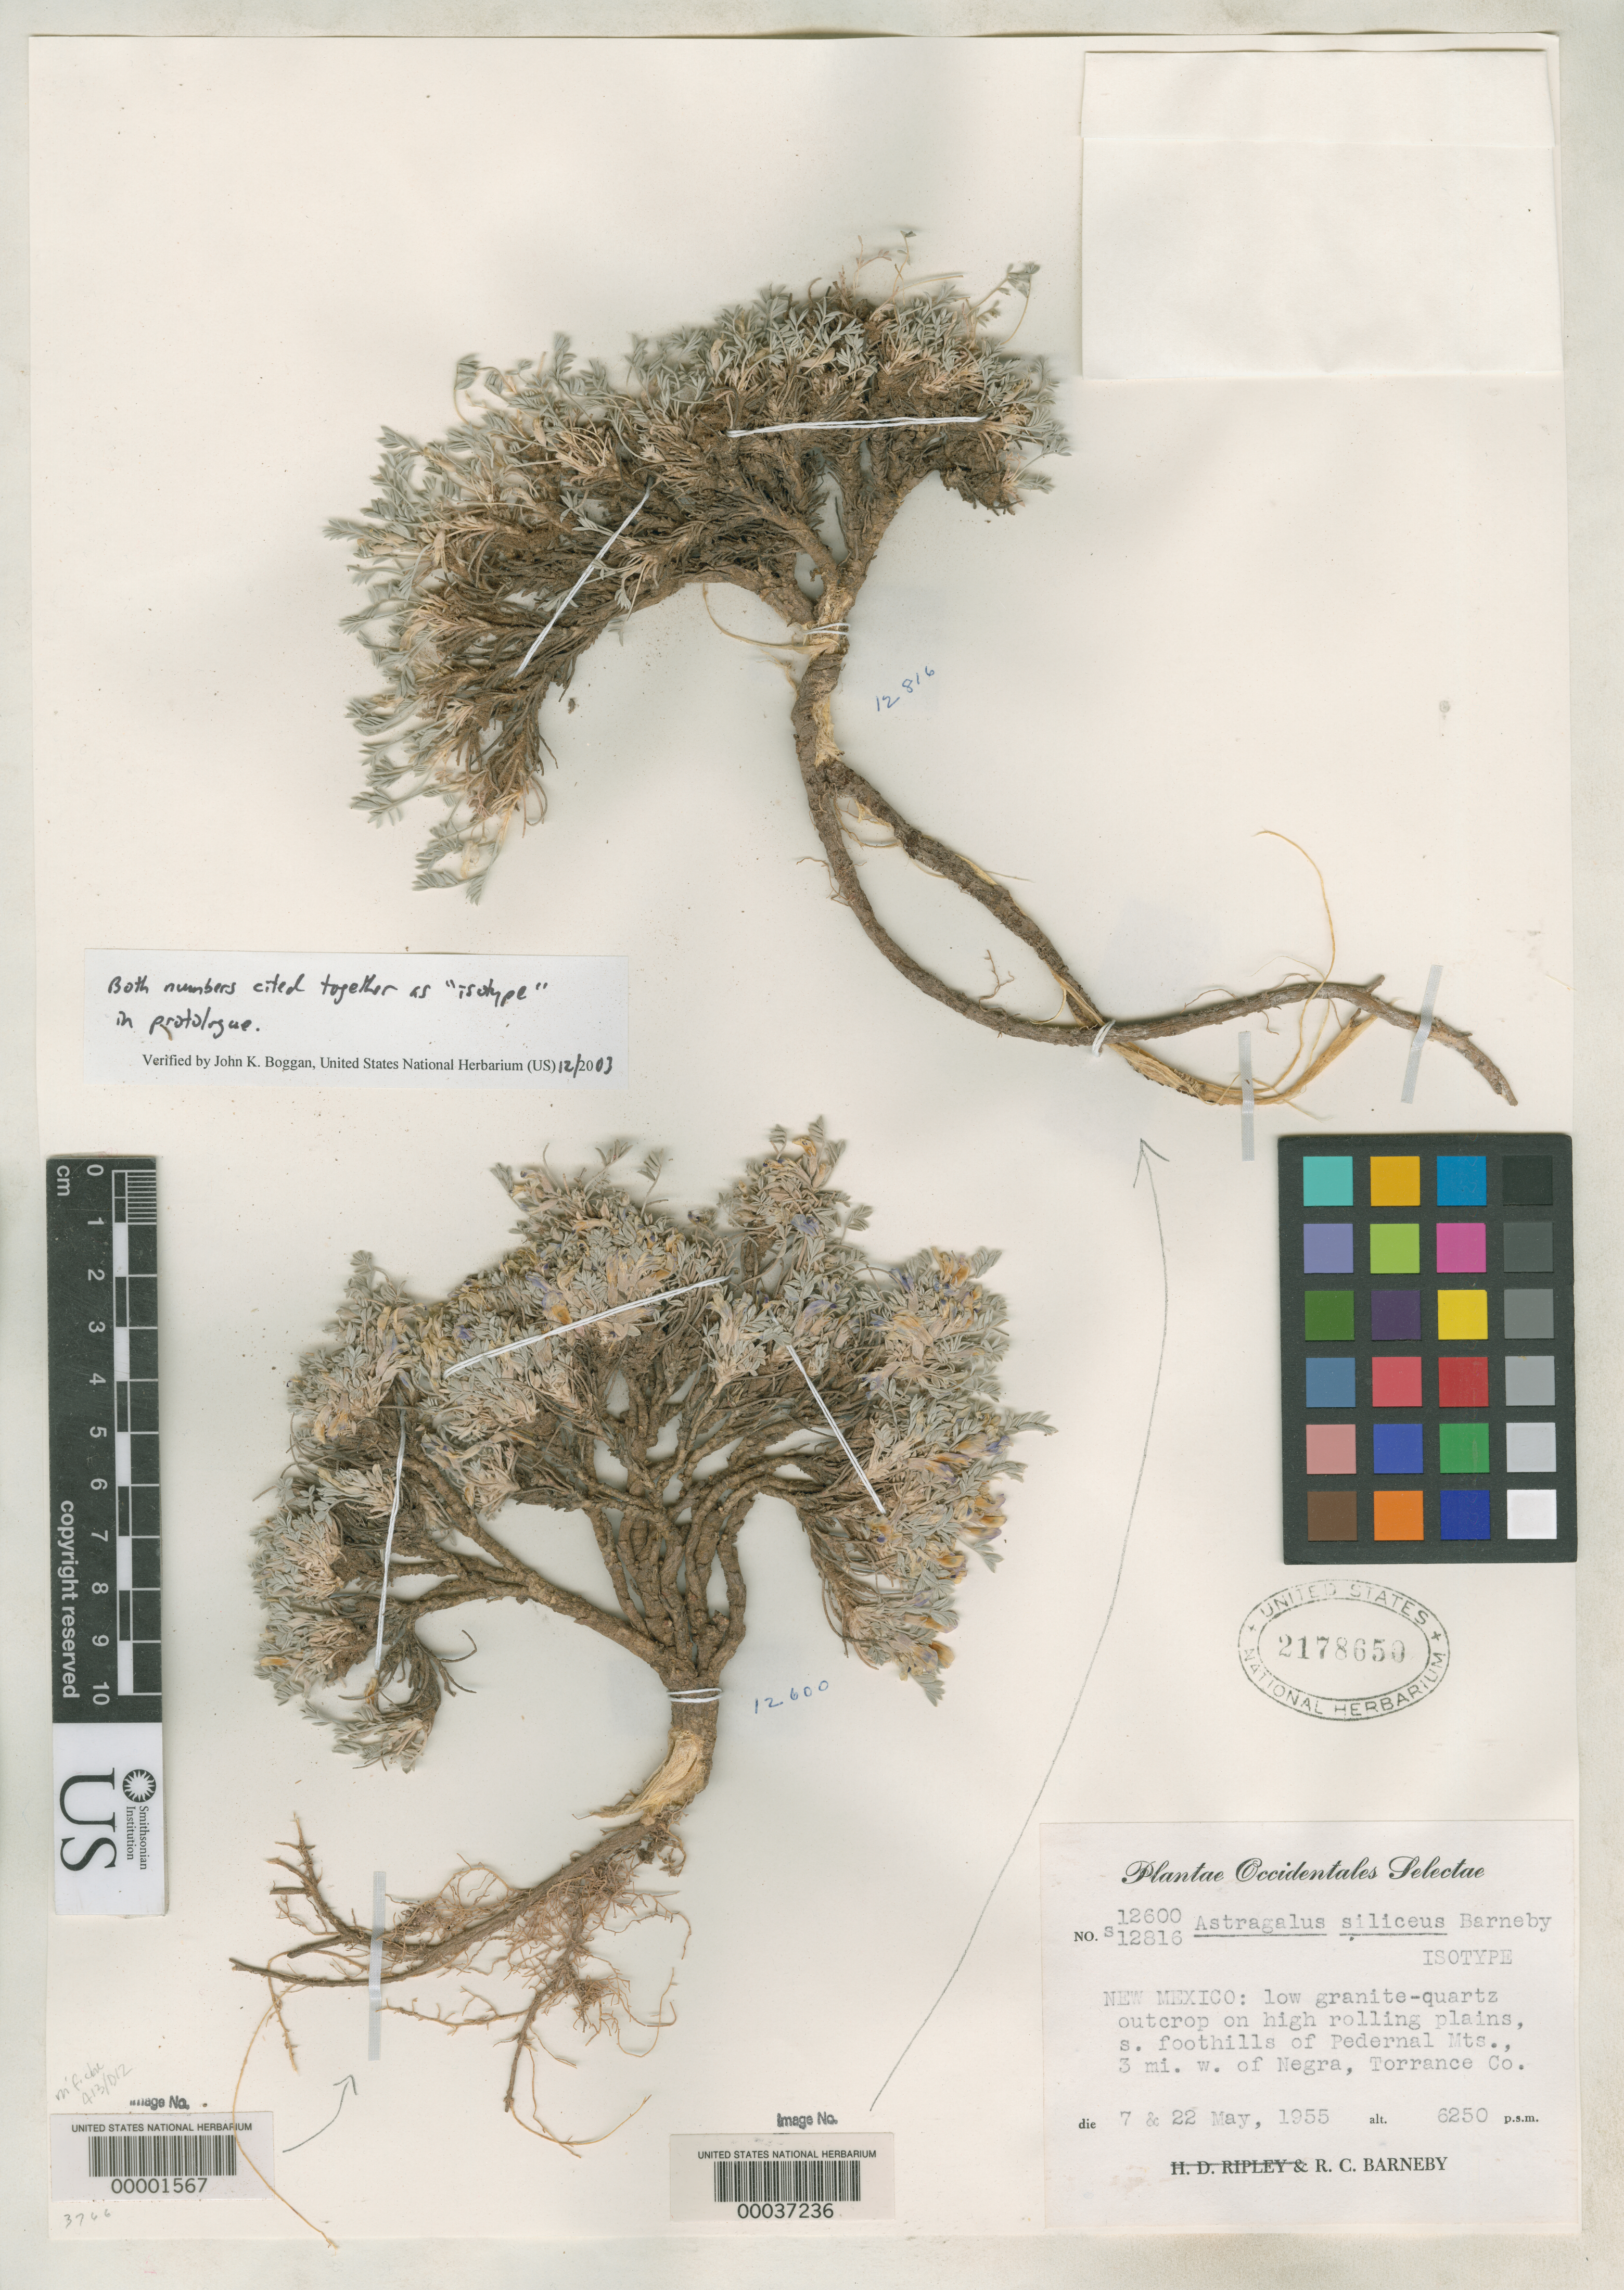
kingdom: Plantae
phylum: Tracheophyta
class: Magnoliopsida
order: Fabales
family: Fabaceae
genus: Astragalus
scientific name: Astragalus siliceus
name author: Barneby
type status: Isosyntype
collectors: R. C. Barneby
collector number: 12816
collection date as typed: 22 May 1955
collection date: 1955-05-22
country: United States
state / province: New Mexico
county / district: Torrance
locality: S. foothills of Pedernal Mts., 3 mi. w. of Negra, Torrance Co.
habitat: Low granite-quartz outcrop on high rolling plains.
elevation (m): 1905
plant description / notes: Mounted on same sheet with Barneby 12600. Barneby 12600 & 12816 cited together as "isotype" in protologue.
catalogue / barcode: US 2178650